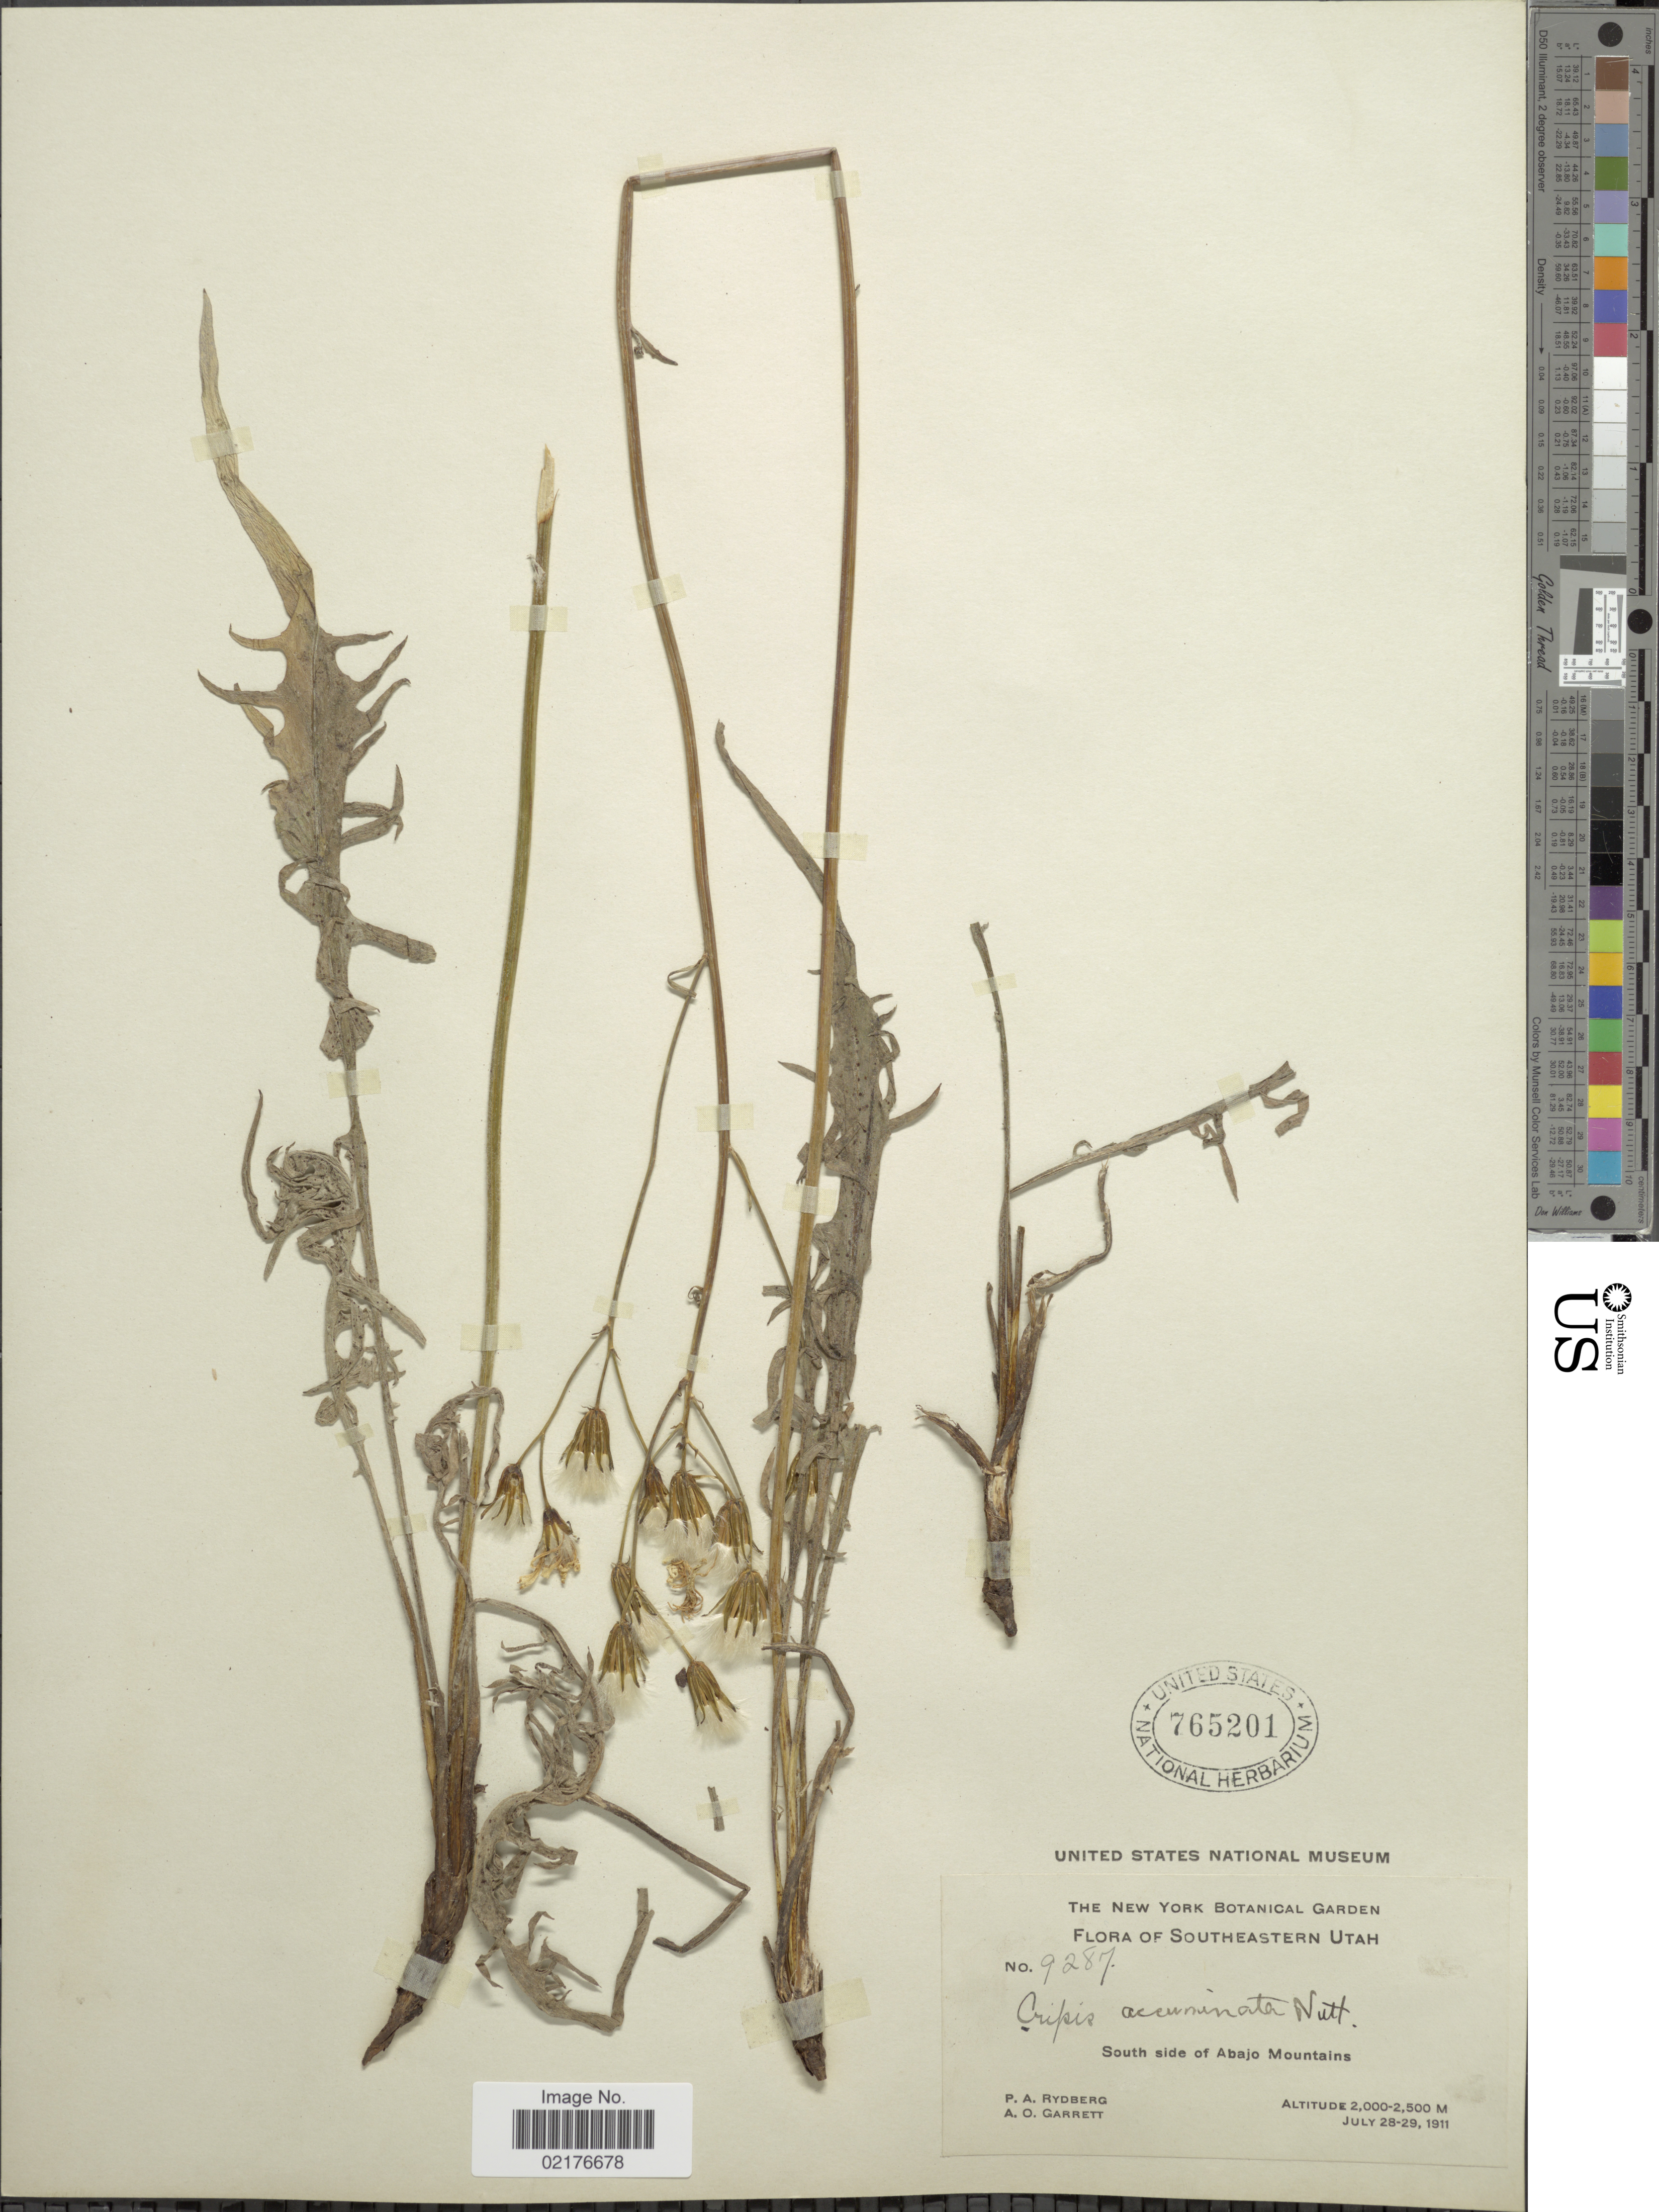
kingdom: Plantae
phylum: Tracheophyta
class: Magnoliopsida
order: Asterales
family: Asteraceae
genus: Crepis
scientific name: Crepis acuminata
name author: Nutt.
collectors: P. A. Rydberg & A. O. Garrett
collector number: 9287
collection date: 1911-07-28/1911-07-29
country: United States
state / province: Utah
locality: Southeastern Utah, South side of Abajo Mountains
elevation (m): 2000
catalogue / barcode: US 765201